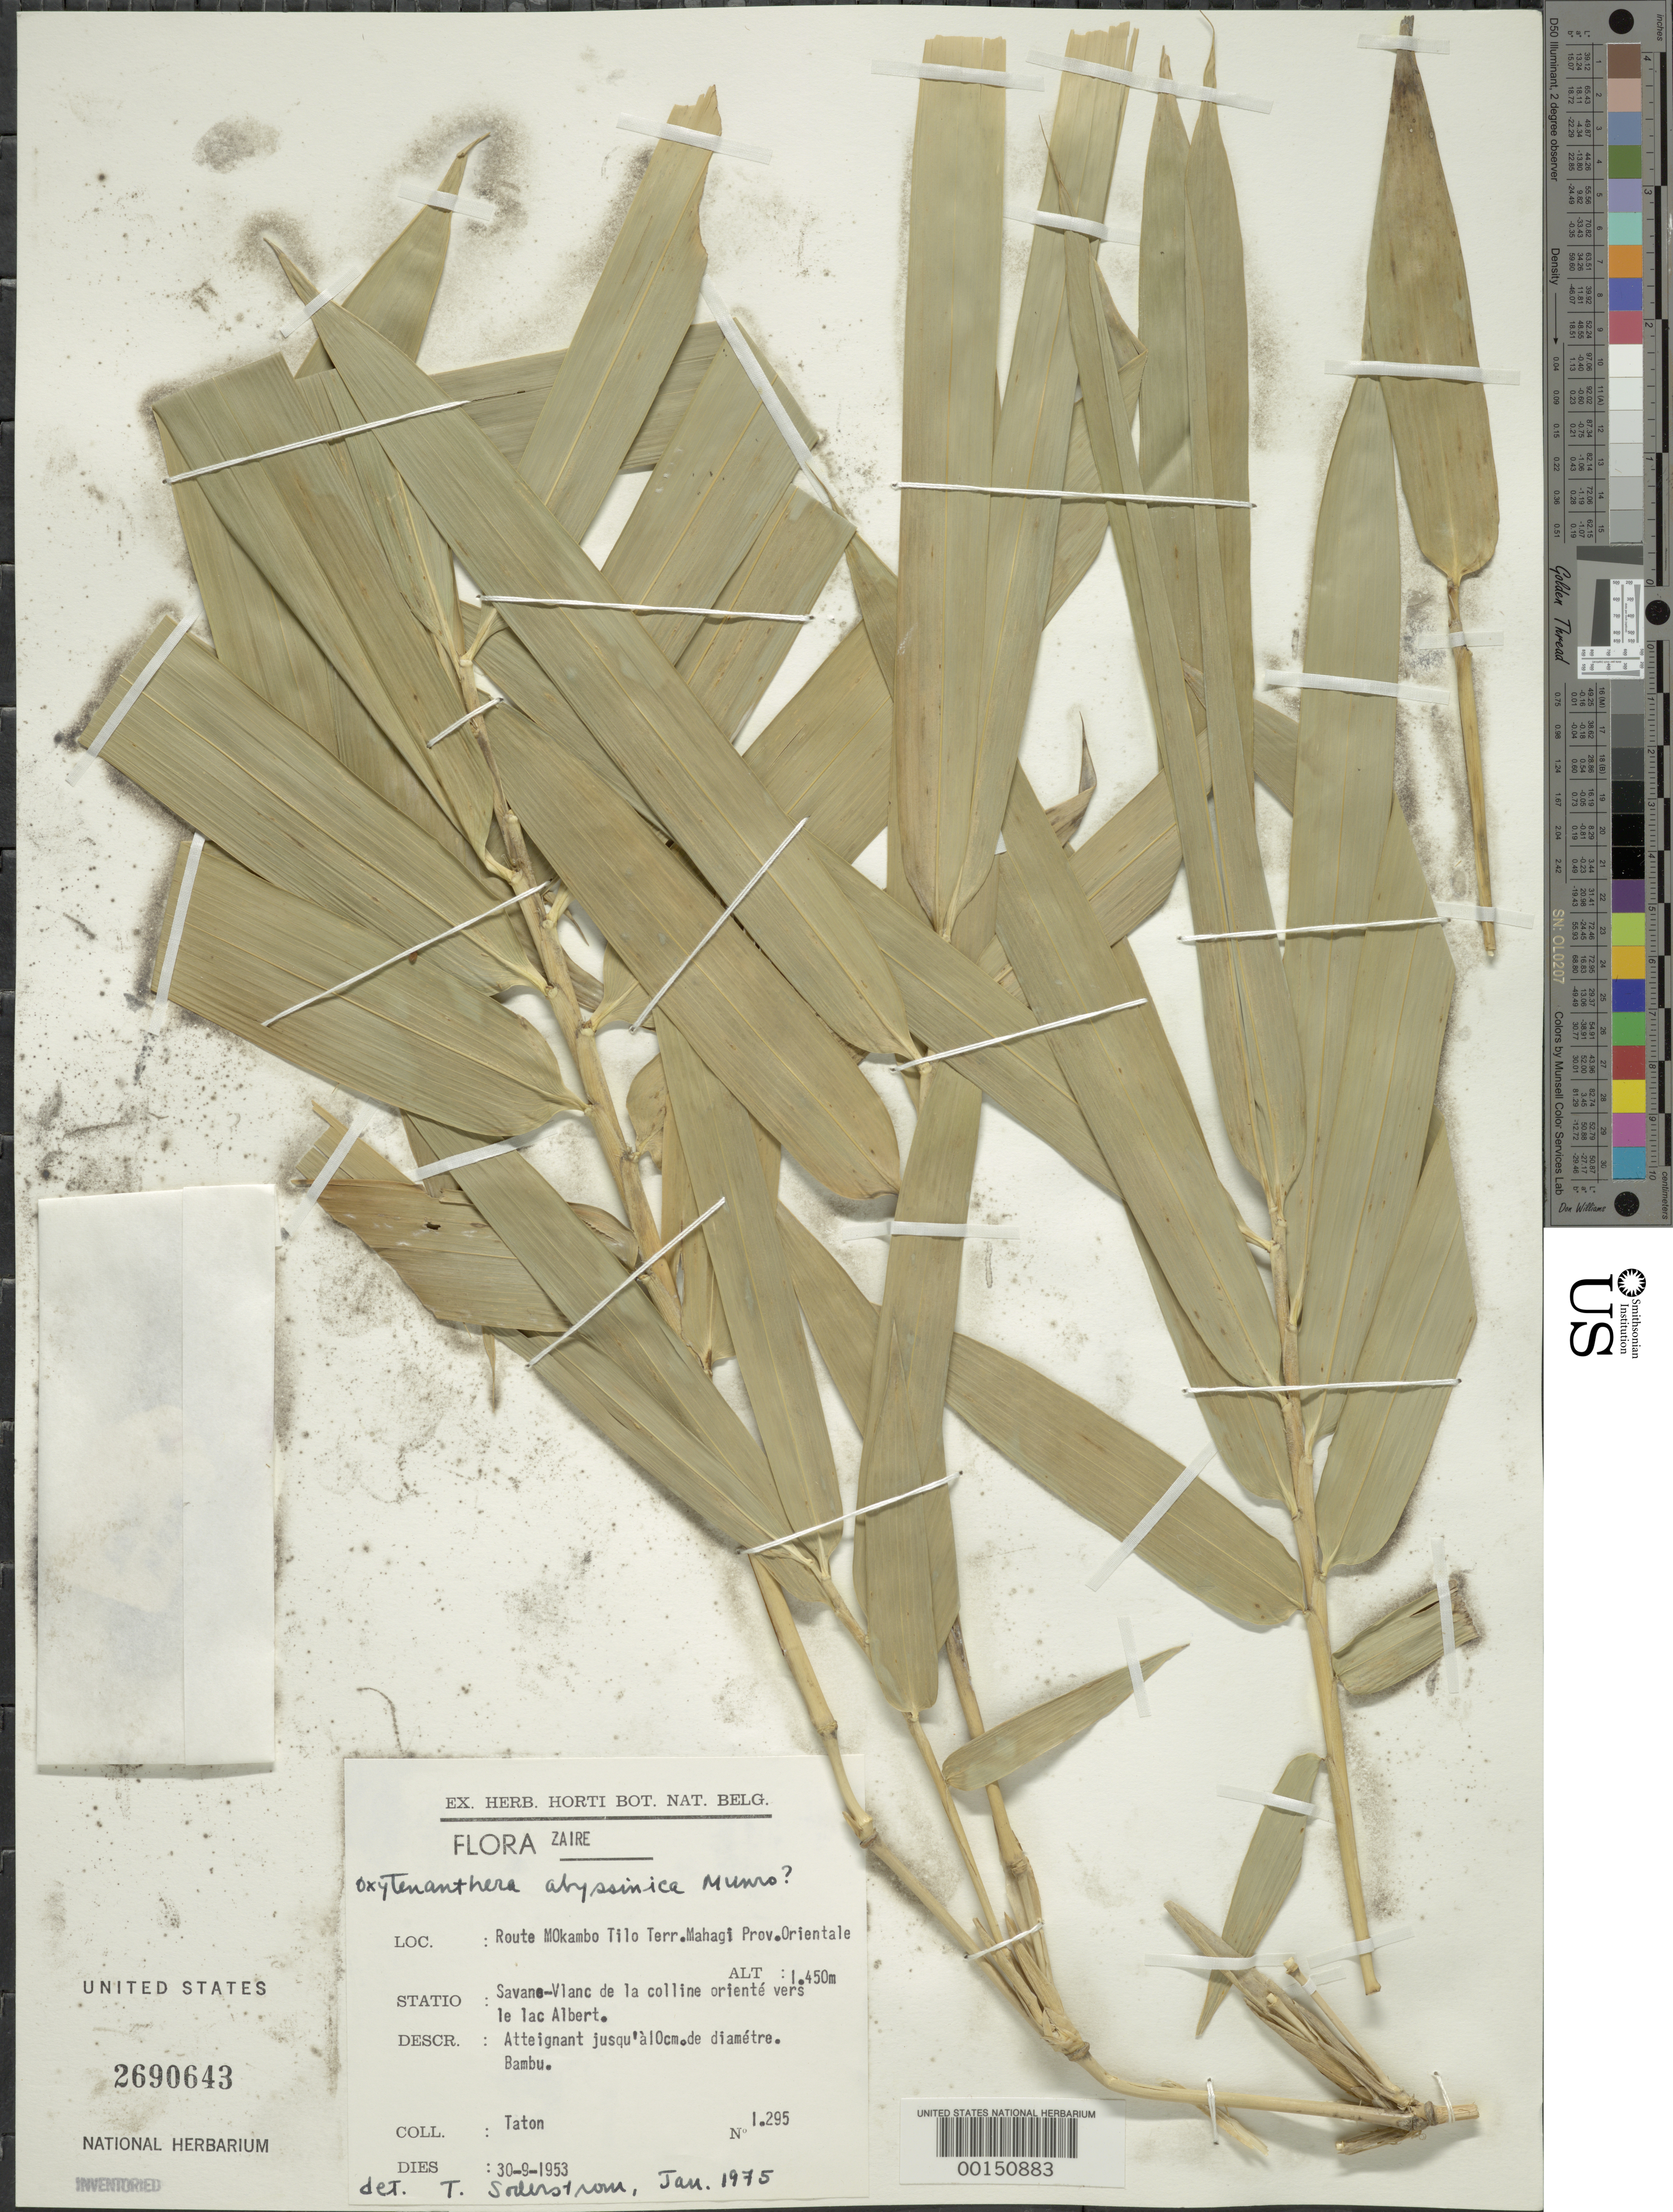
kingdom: Plantae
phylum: Tracheophyta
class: Liliopsida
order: Poales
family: Poaceae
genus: Oxytenanthera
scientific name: Oxytenanthera abyssinica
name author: (A. Rich.) Munro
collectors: A. Taton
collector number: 1295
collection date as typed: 30 Sep 1953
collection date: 1953-09-30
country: Congo, Democratic Republic of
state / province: Kasaï-Oriental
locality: Mahagi, route mokambo tilo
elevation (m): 1450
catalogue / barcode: US 2690643